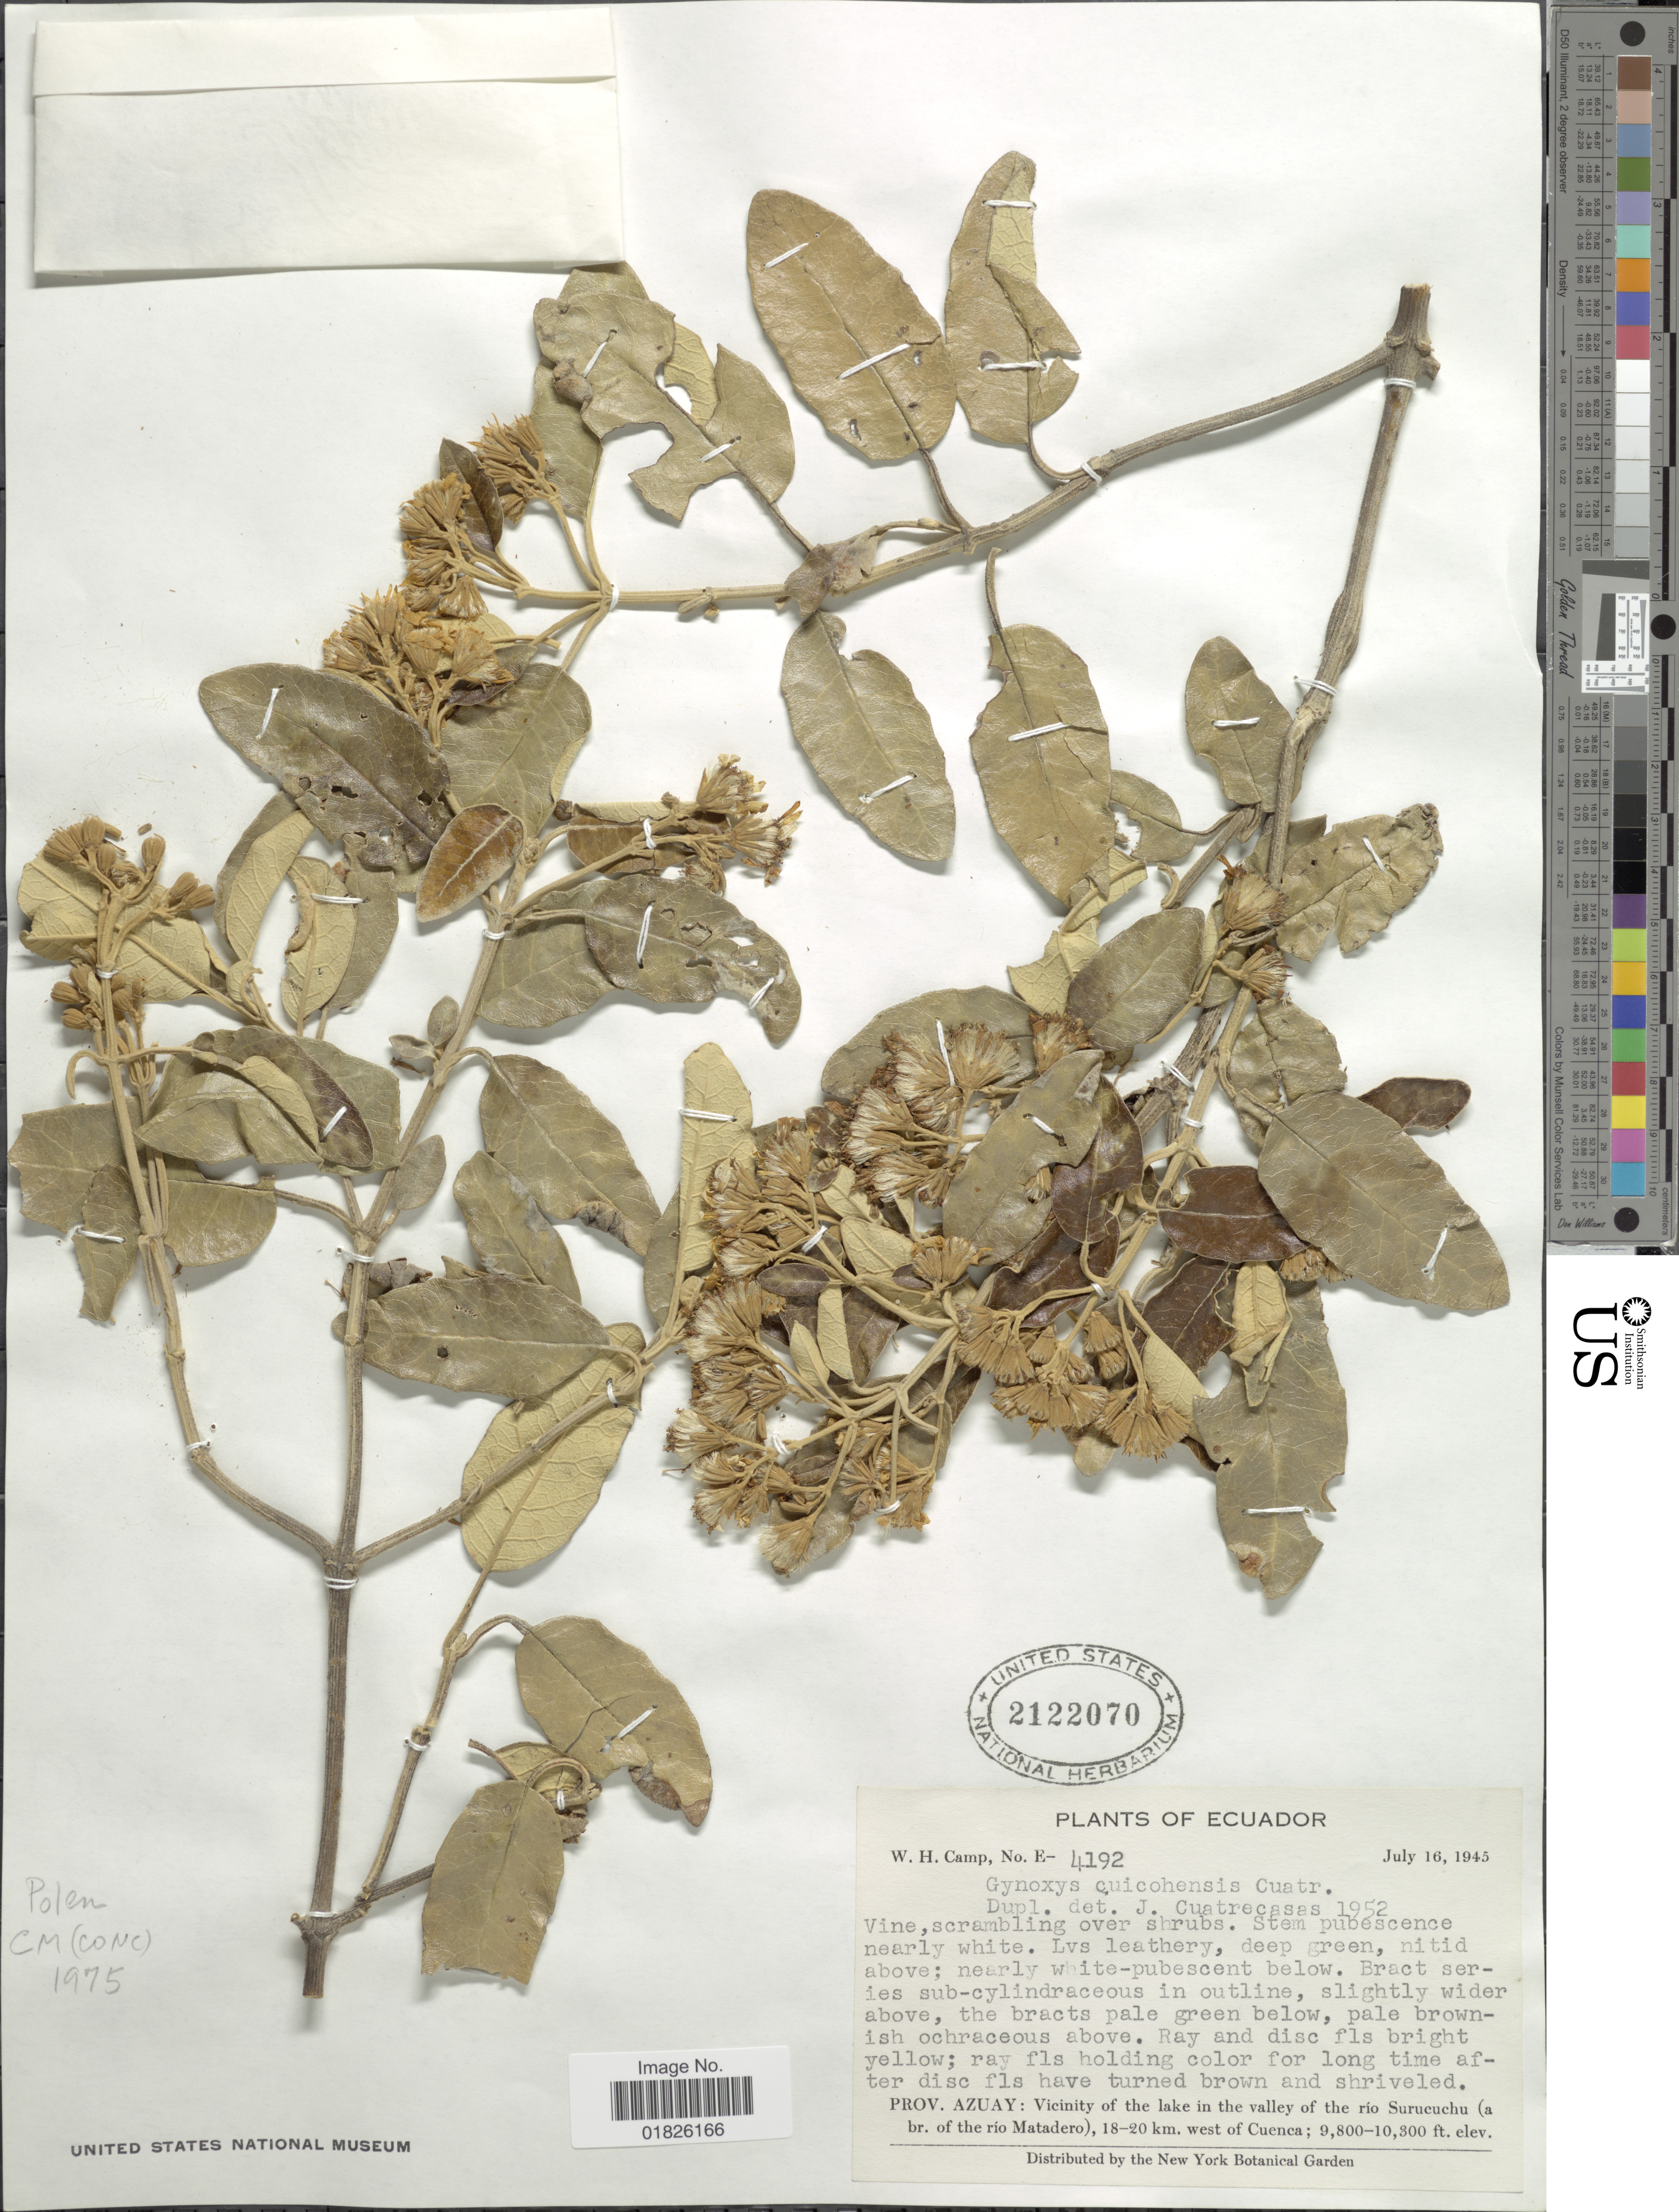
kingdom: Plantae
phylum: Tracheophyta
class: Magnoliopsida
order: Asterales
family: Asteraceae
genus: Gynoxys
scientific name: Gynoxys cuicochensis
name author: Cuatrec.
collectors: W. H. Camp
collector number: E-4192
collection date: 1945-07-16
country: Ecuador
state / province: Azuay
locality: Vicinity of the lake in the valley of the Rio Surucuchu (a. br/ of the rio Matadero), 18-20 km. west of Cuenca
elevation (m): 2987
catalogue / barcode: US 2122070